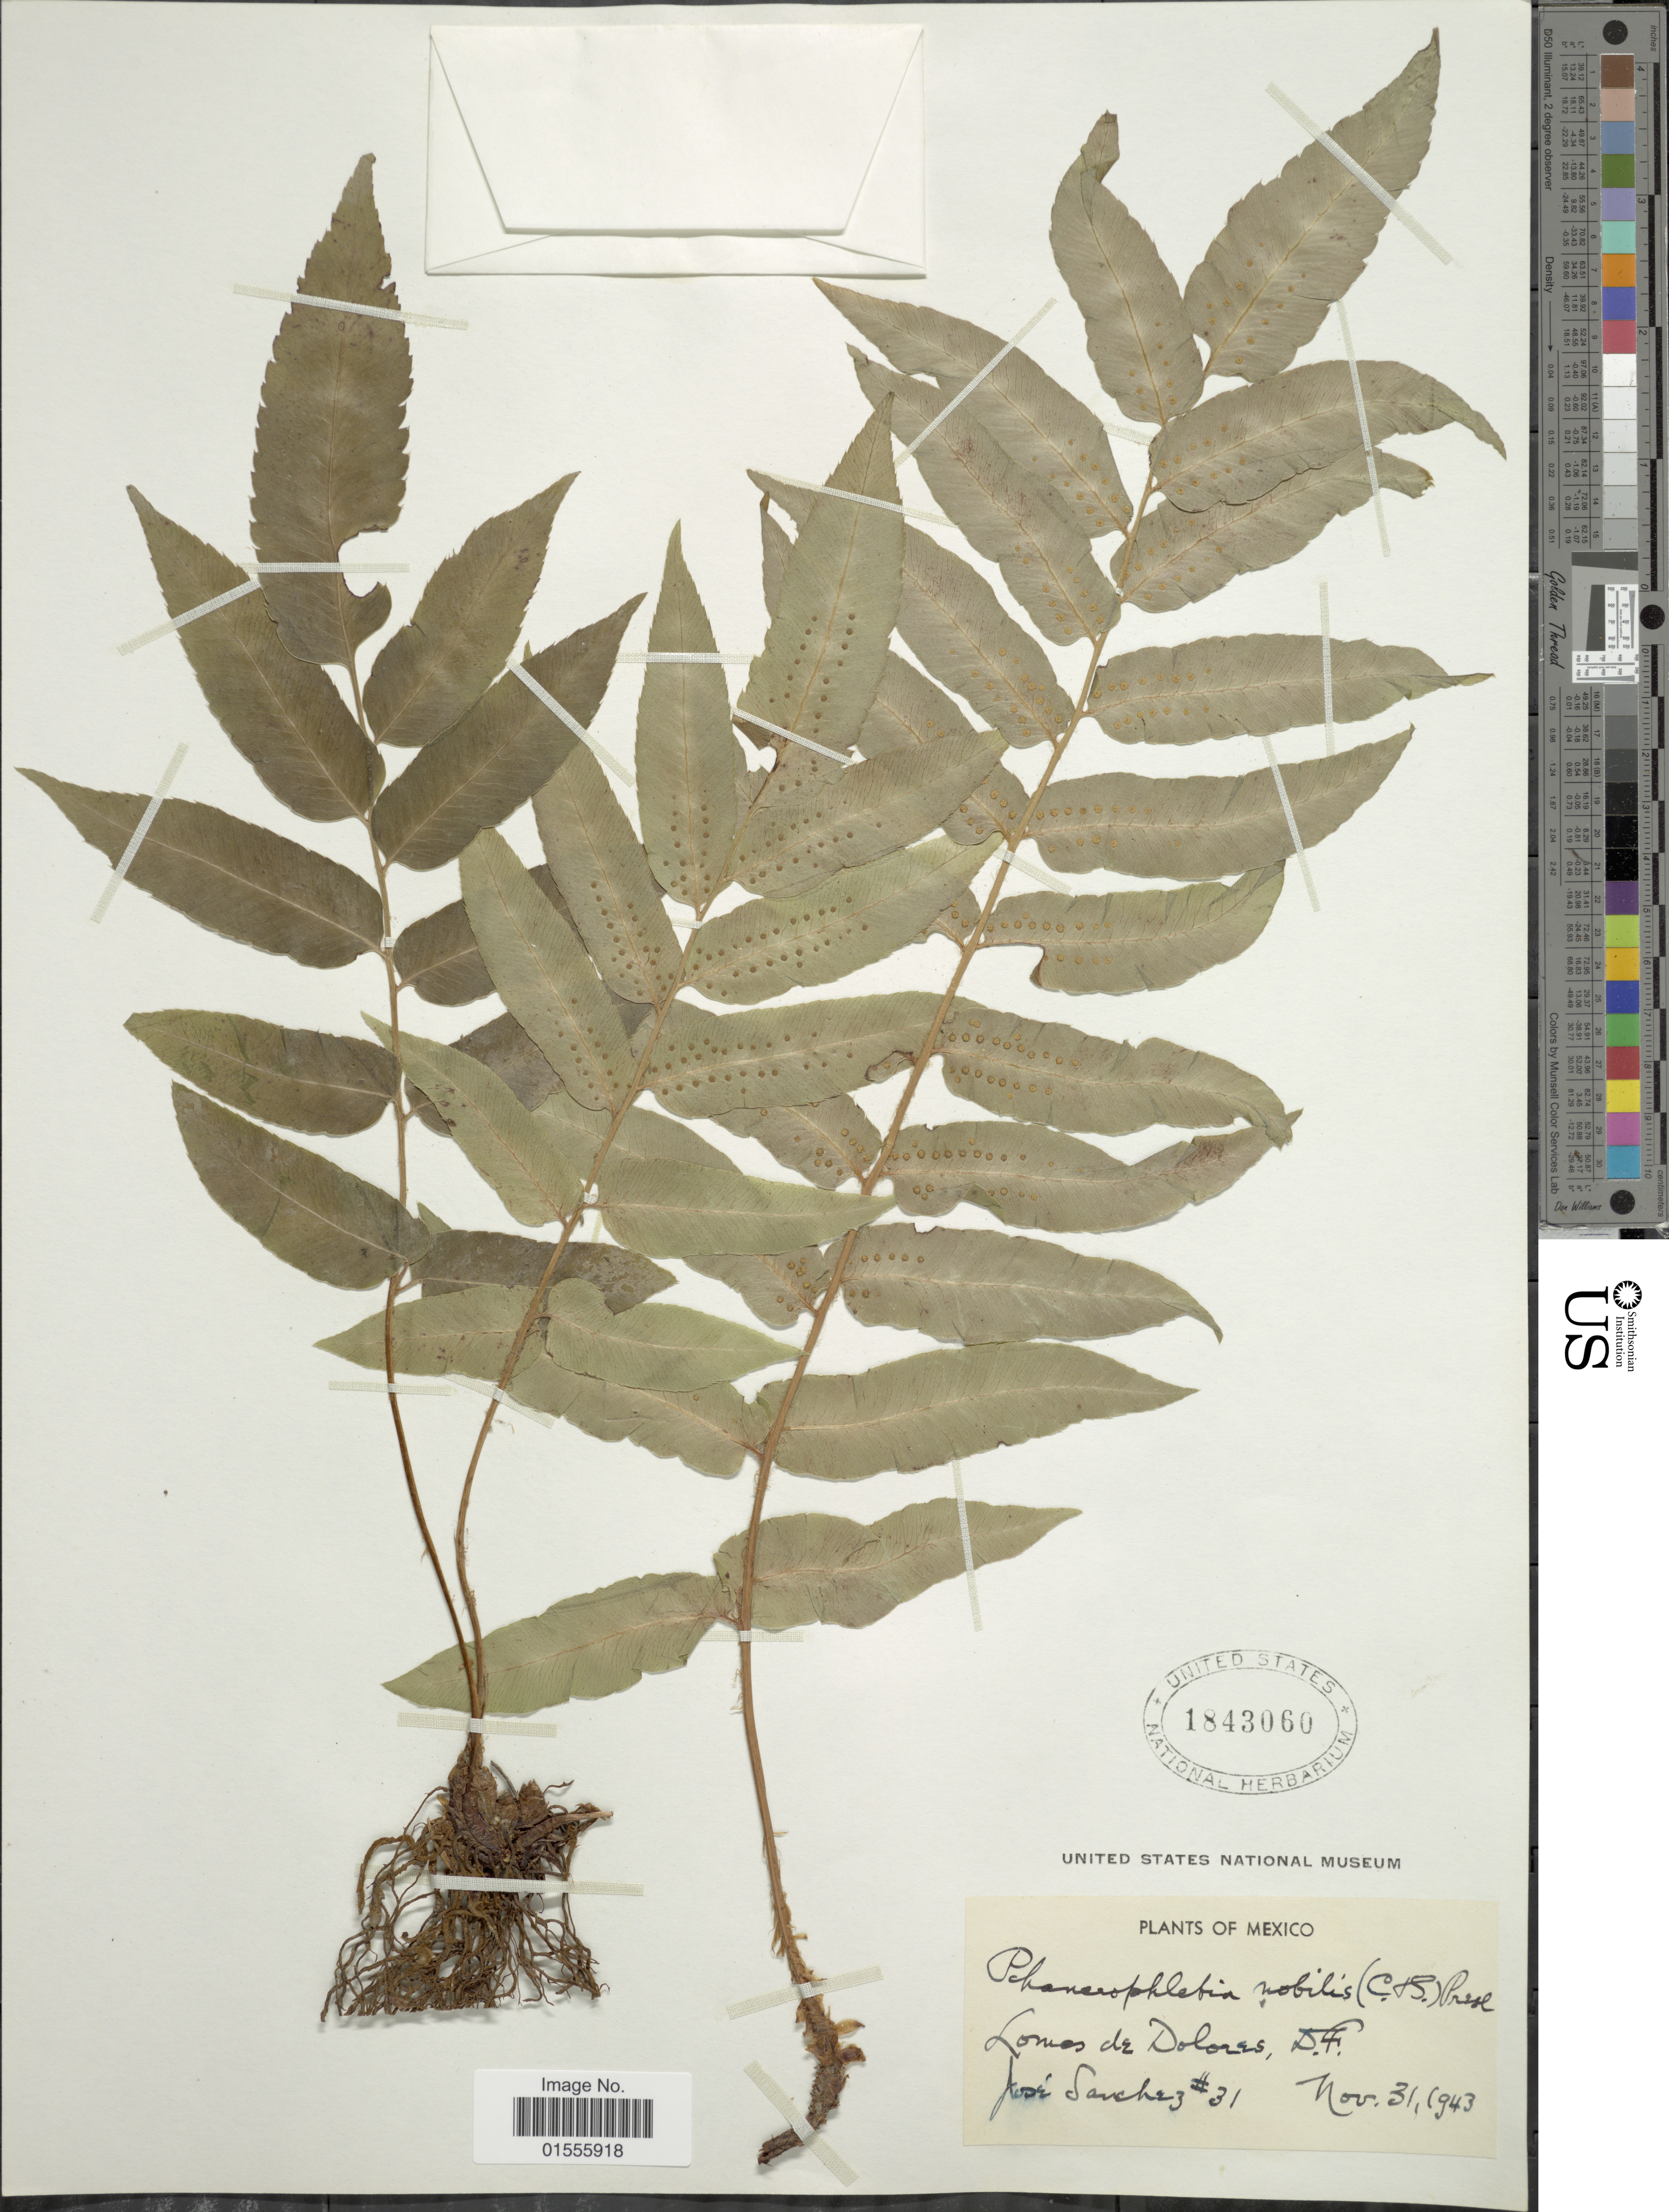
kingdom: Plantae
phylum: Tracheophyta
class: Polypodiopsida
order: Polypodiales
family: Dryopteridaceae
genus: Phanerophlebia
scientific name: Phanerophlebia nobilis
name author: (Schltdl. & Cham.) C. Presl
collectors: J. Sánchez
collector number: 31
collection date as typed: Transcribed d/m/y: 31/11/1943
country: Mexico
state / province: Distrito Federal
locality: Lomas de Dolores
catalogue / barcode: US 1843060